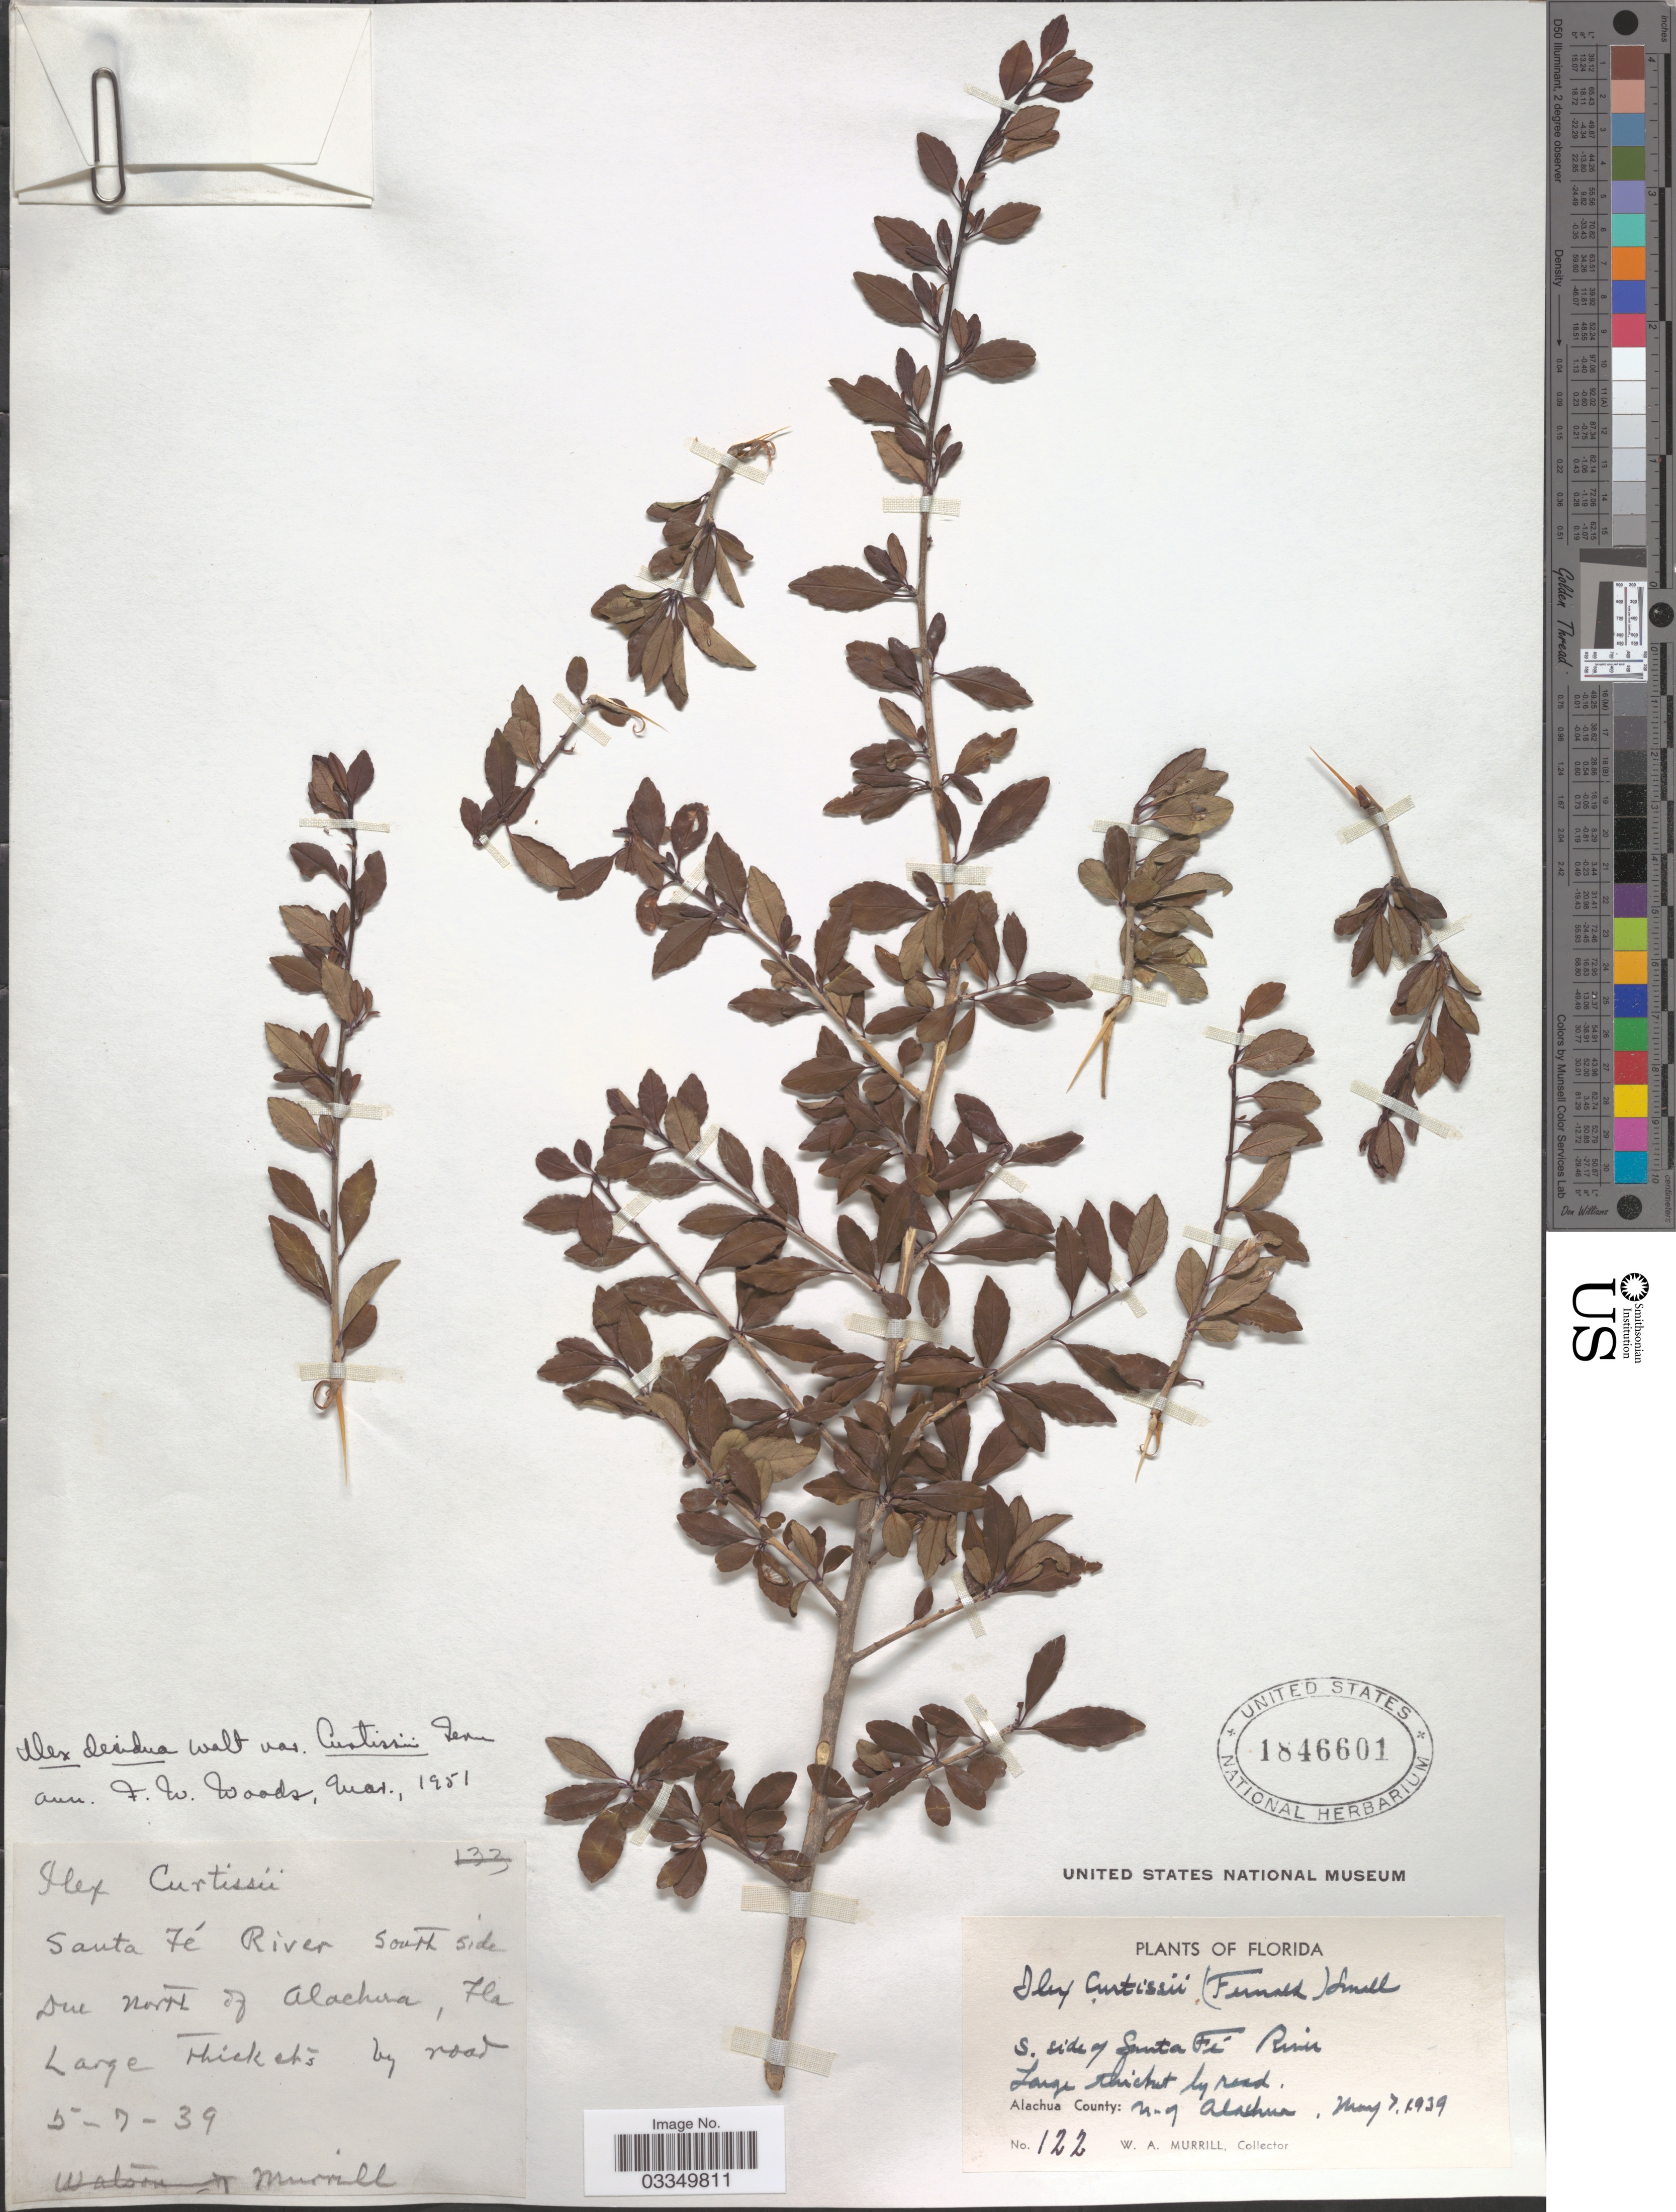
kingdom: Plantae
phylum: Tracheophyta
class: Magnoliopsida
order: Aquifoliales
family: Aquifoliaceae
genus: Ilex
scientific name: Ilex decidua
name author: Walter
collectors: W. A. Murrill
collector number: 122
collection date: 1939-05-07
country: United States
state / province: Florida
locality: S. side of Santa Fé River. Due north of Alachua. Alachua County.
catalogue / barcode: US 1846601